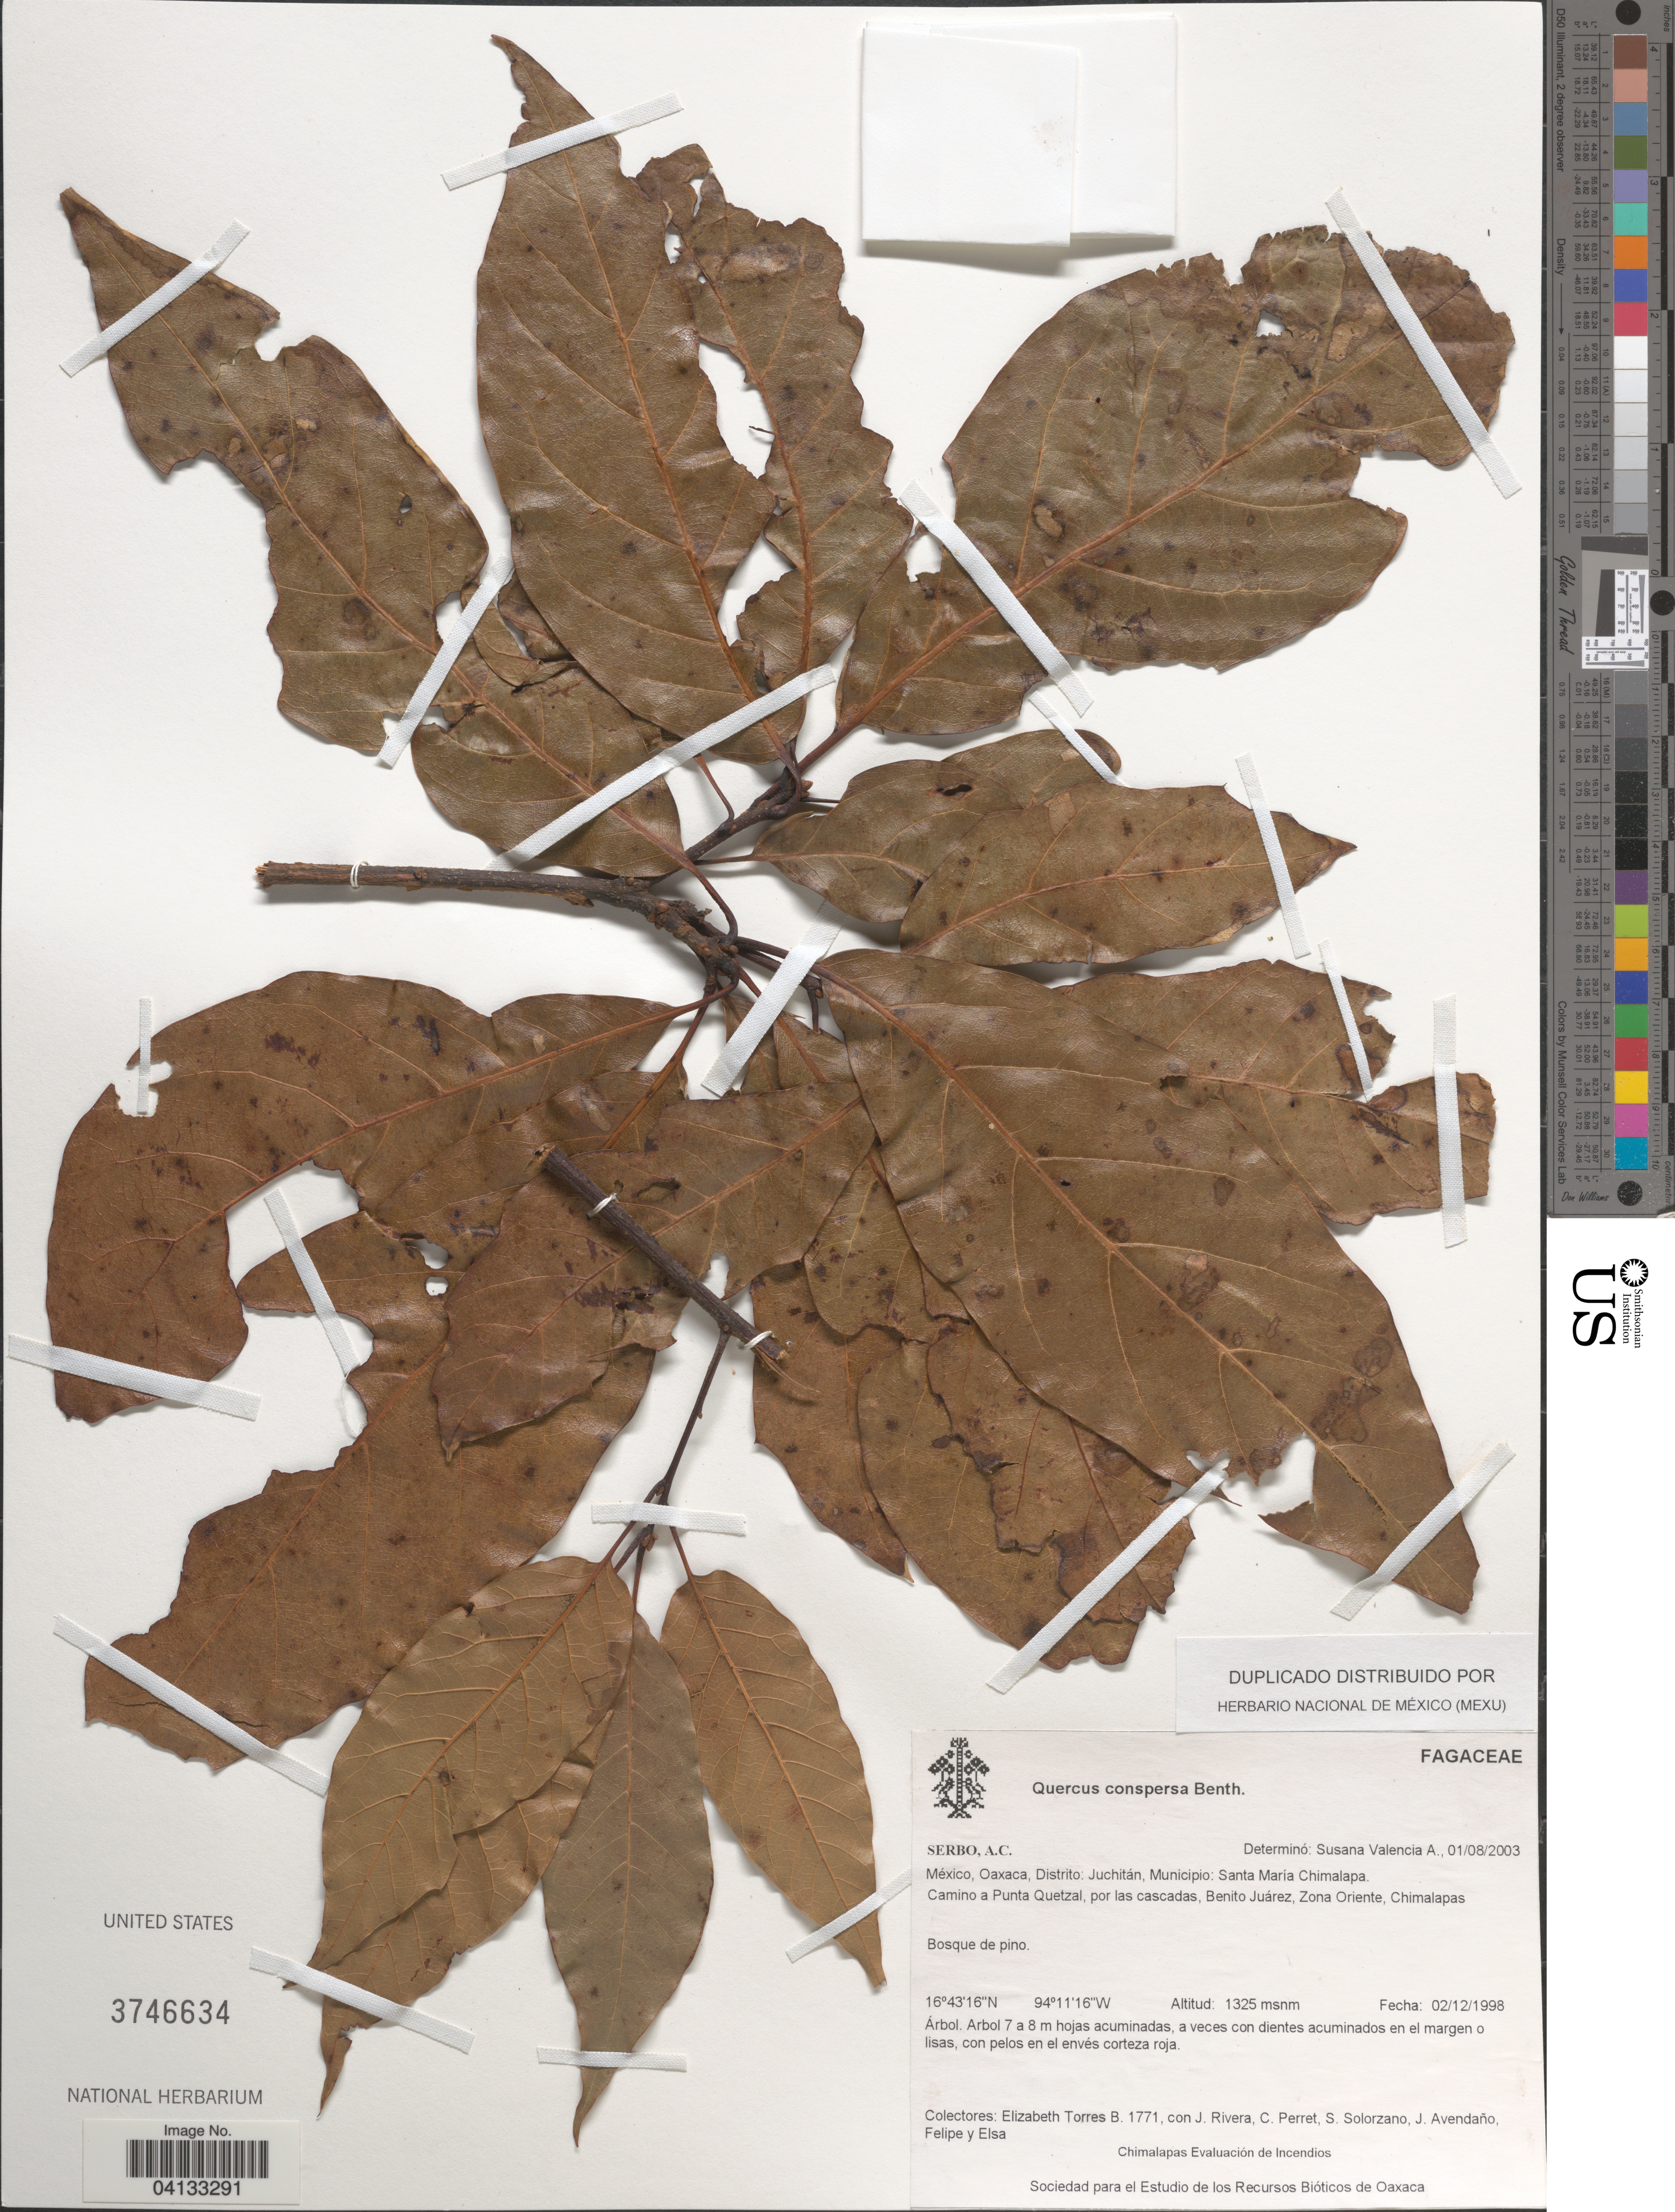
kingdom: Plantae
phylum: Tracheophyta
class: Magnoliopsida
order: Fagales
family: Fagaceae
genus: Quercus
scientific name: Quercus conspersa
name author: Benth.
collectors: E. Torres B., J. Rivera, C. Perret, S. Solorzano & et al.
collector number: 1771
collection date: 1998-12-02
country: Mexico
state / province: Oaxaca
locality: Distrito: Juchitán, Municipio: Santa María Chimalapa. Camino a Punta Quetzal, por las cascadas, Benito Juárez, Zona Oriente, Chimalapas.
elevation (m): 1325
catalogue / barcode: US 3746634